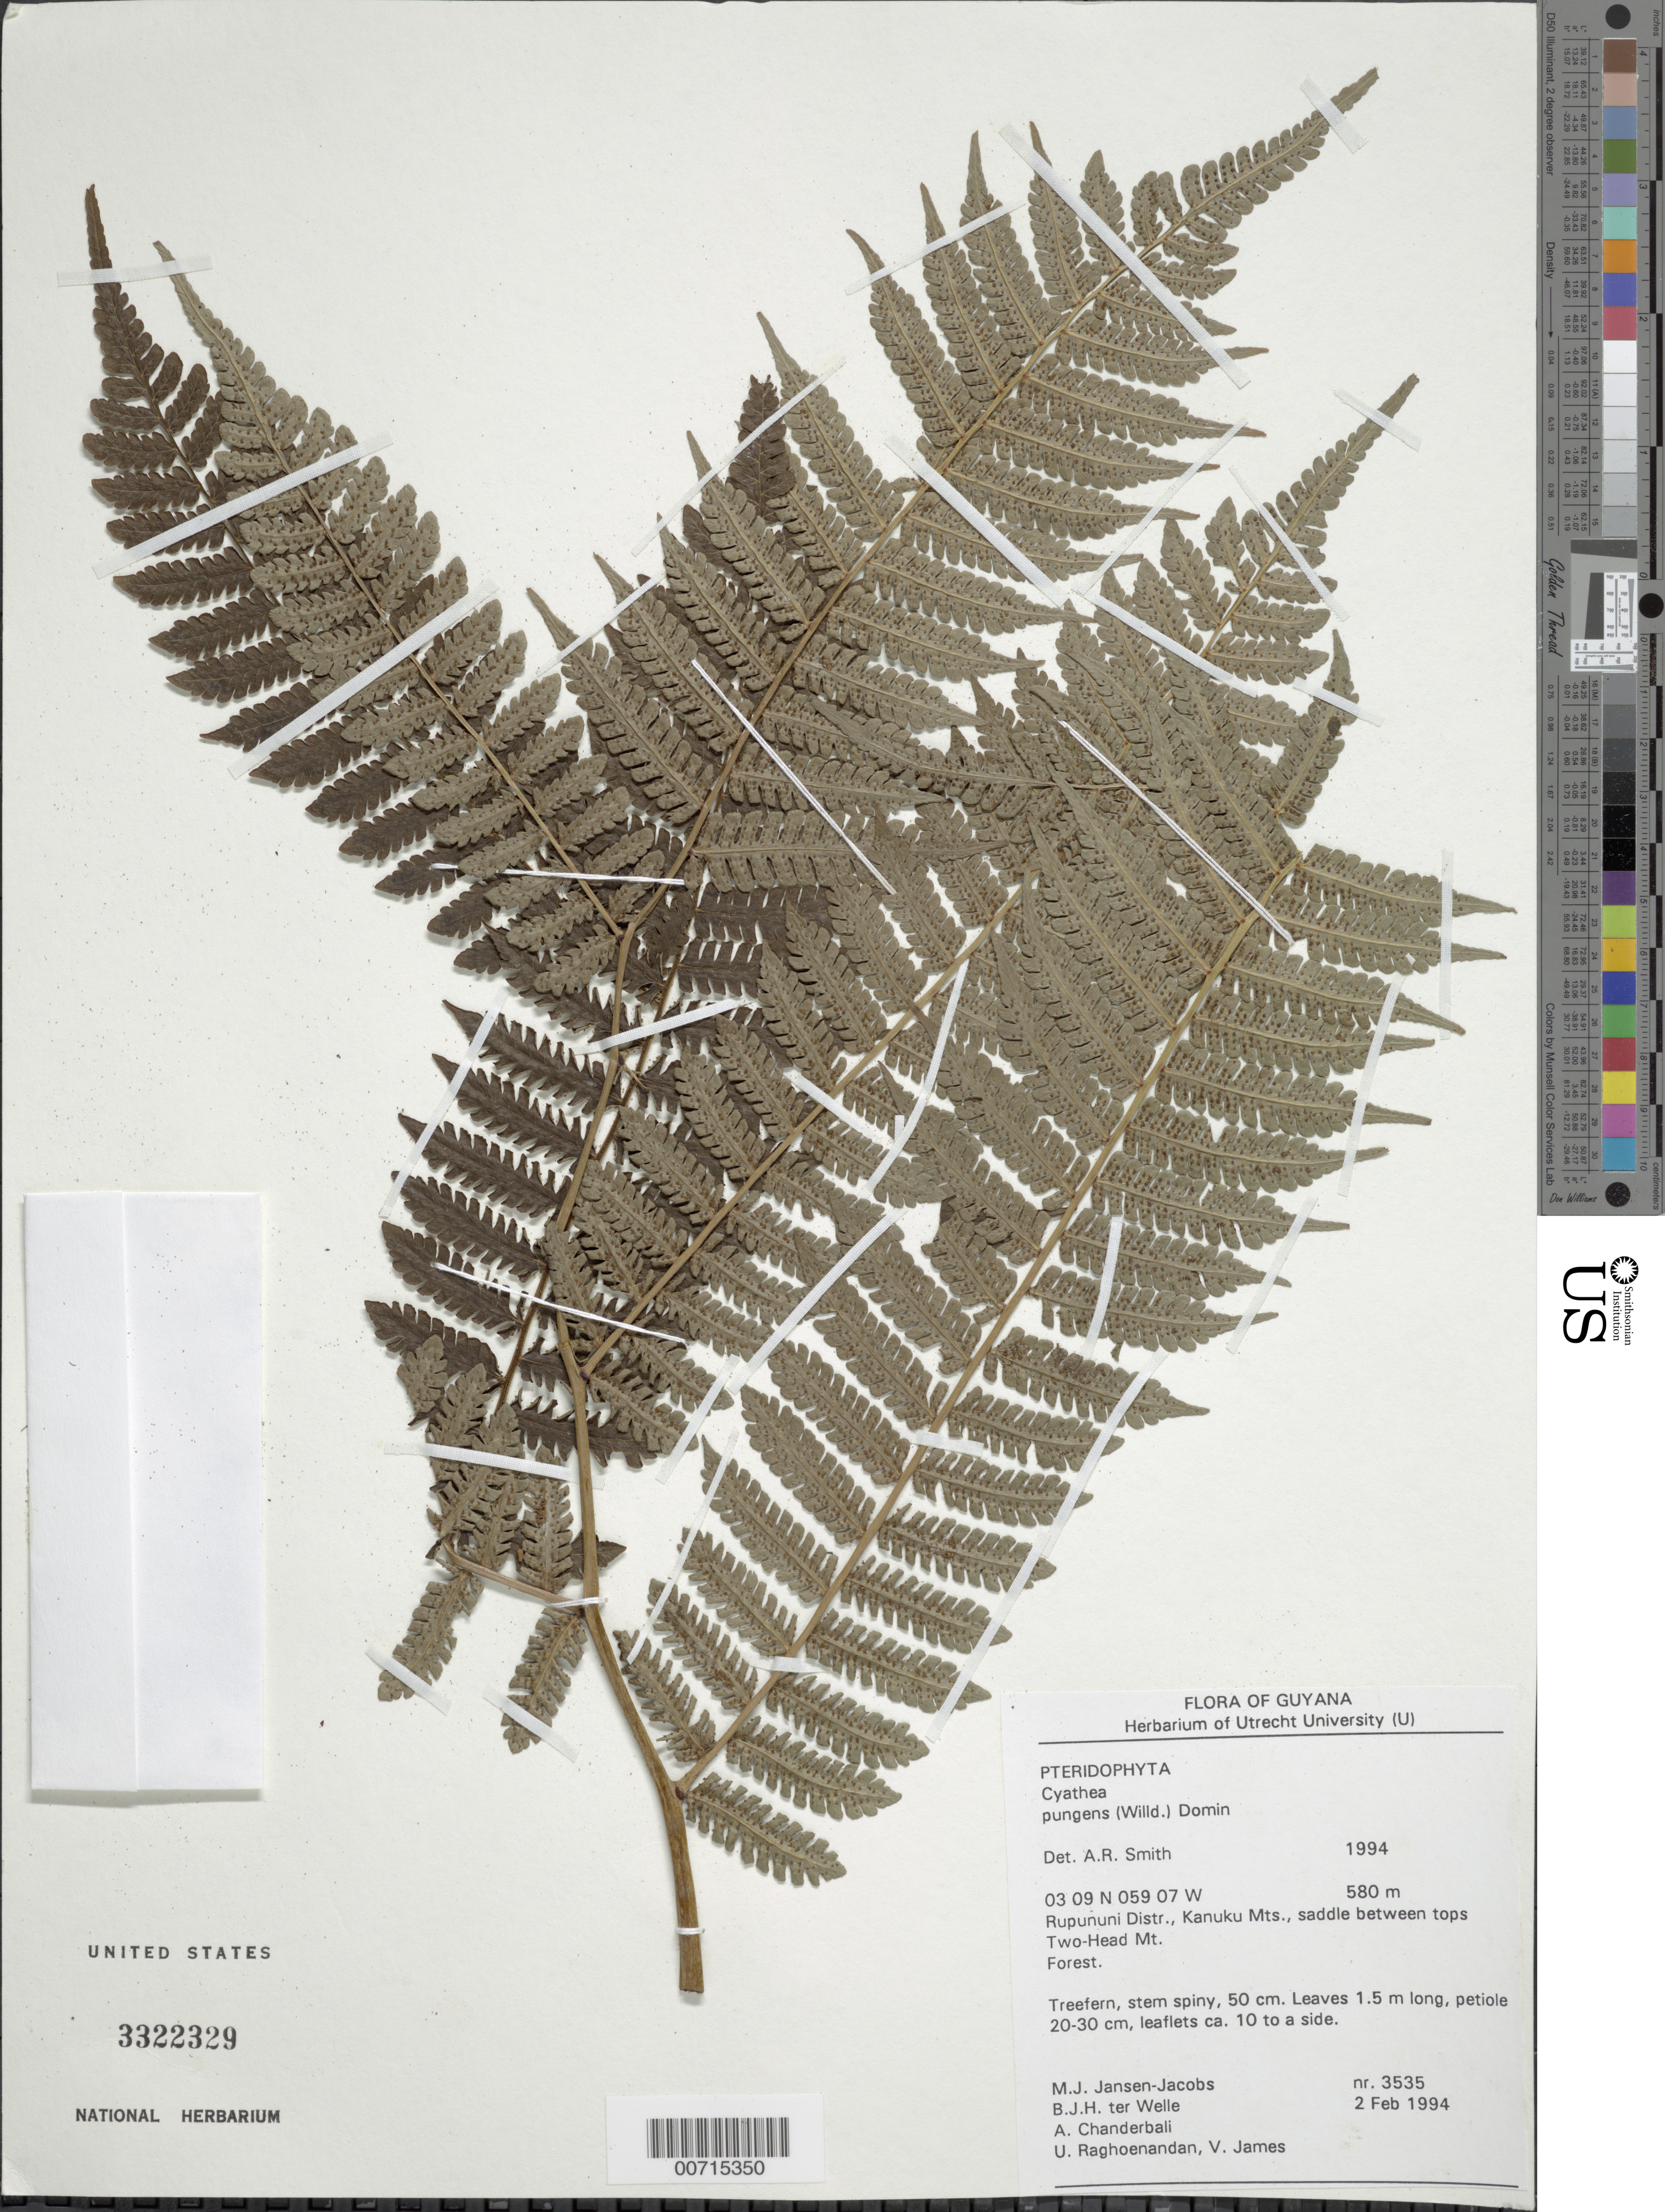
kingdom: Plantae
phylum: Tracheophyta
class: Polypodiopsida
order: Cyatheales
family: Cyatheaceae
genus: Cyathea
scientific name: Cyathea pungens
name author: (Willd.) Domin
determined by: Smith, Alan R., (UC)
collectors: M. J. Jansen-Jacobs, B. Welle, A. S. Chanderbali, U. Raghoenandan & V. James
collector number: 3535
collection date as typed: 2-Feb-94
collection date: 1994-02-02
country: Guyana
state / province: U. Takutu-U. Essequibo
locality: Two-Head Mt., saddle between tops of, Kanuku Mts.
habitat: Forest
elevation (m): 580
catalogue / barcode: US 3322329